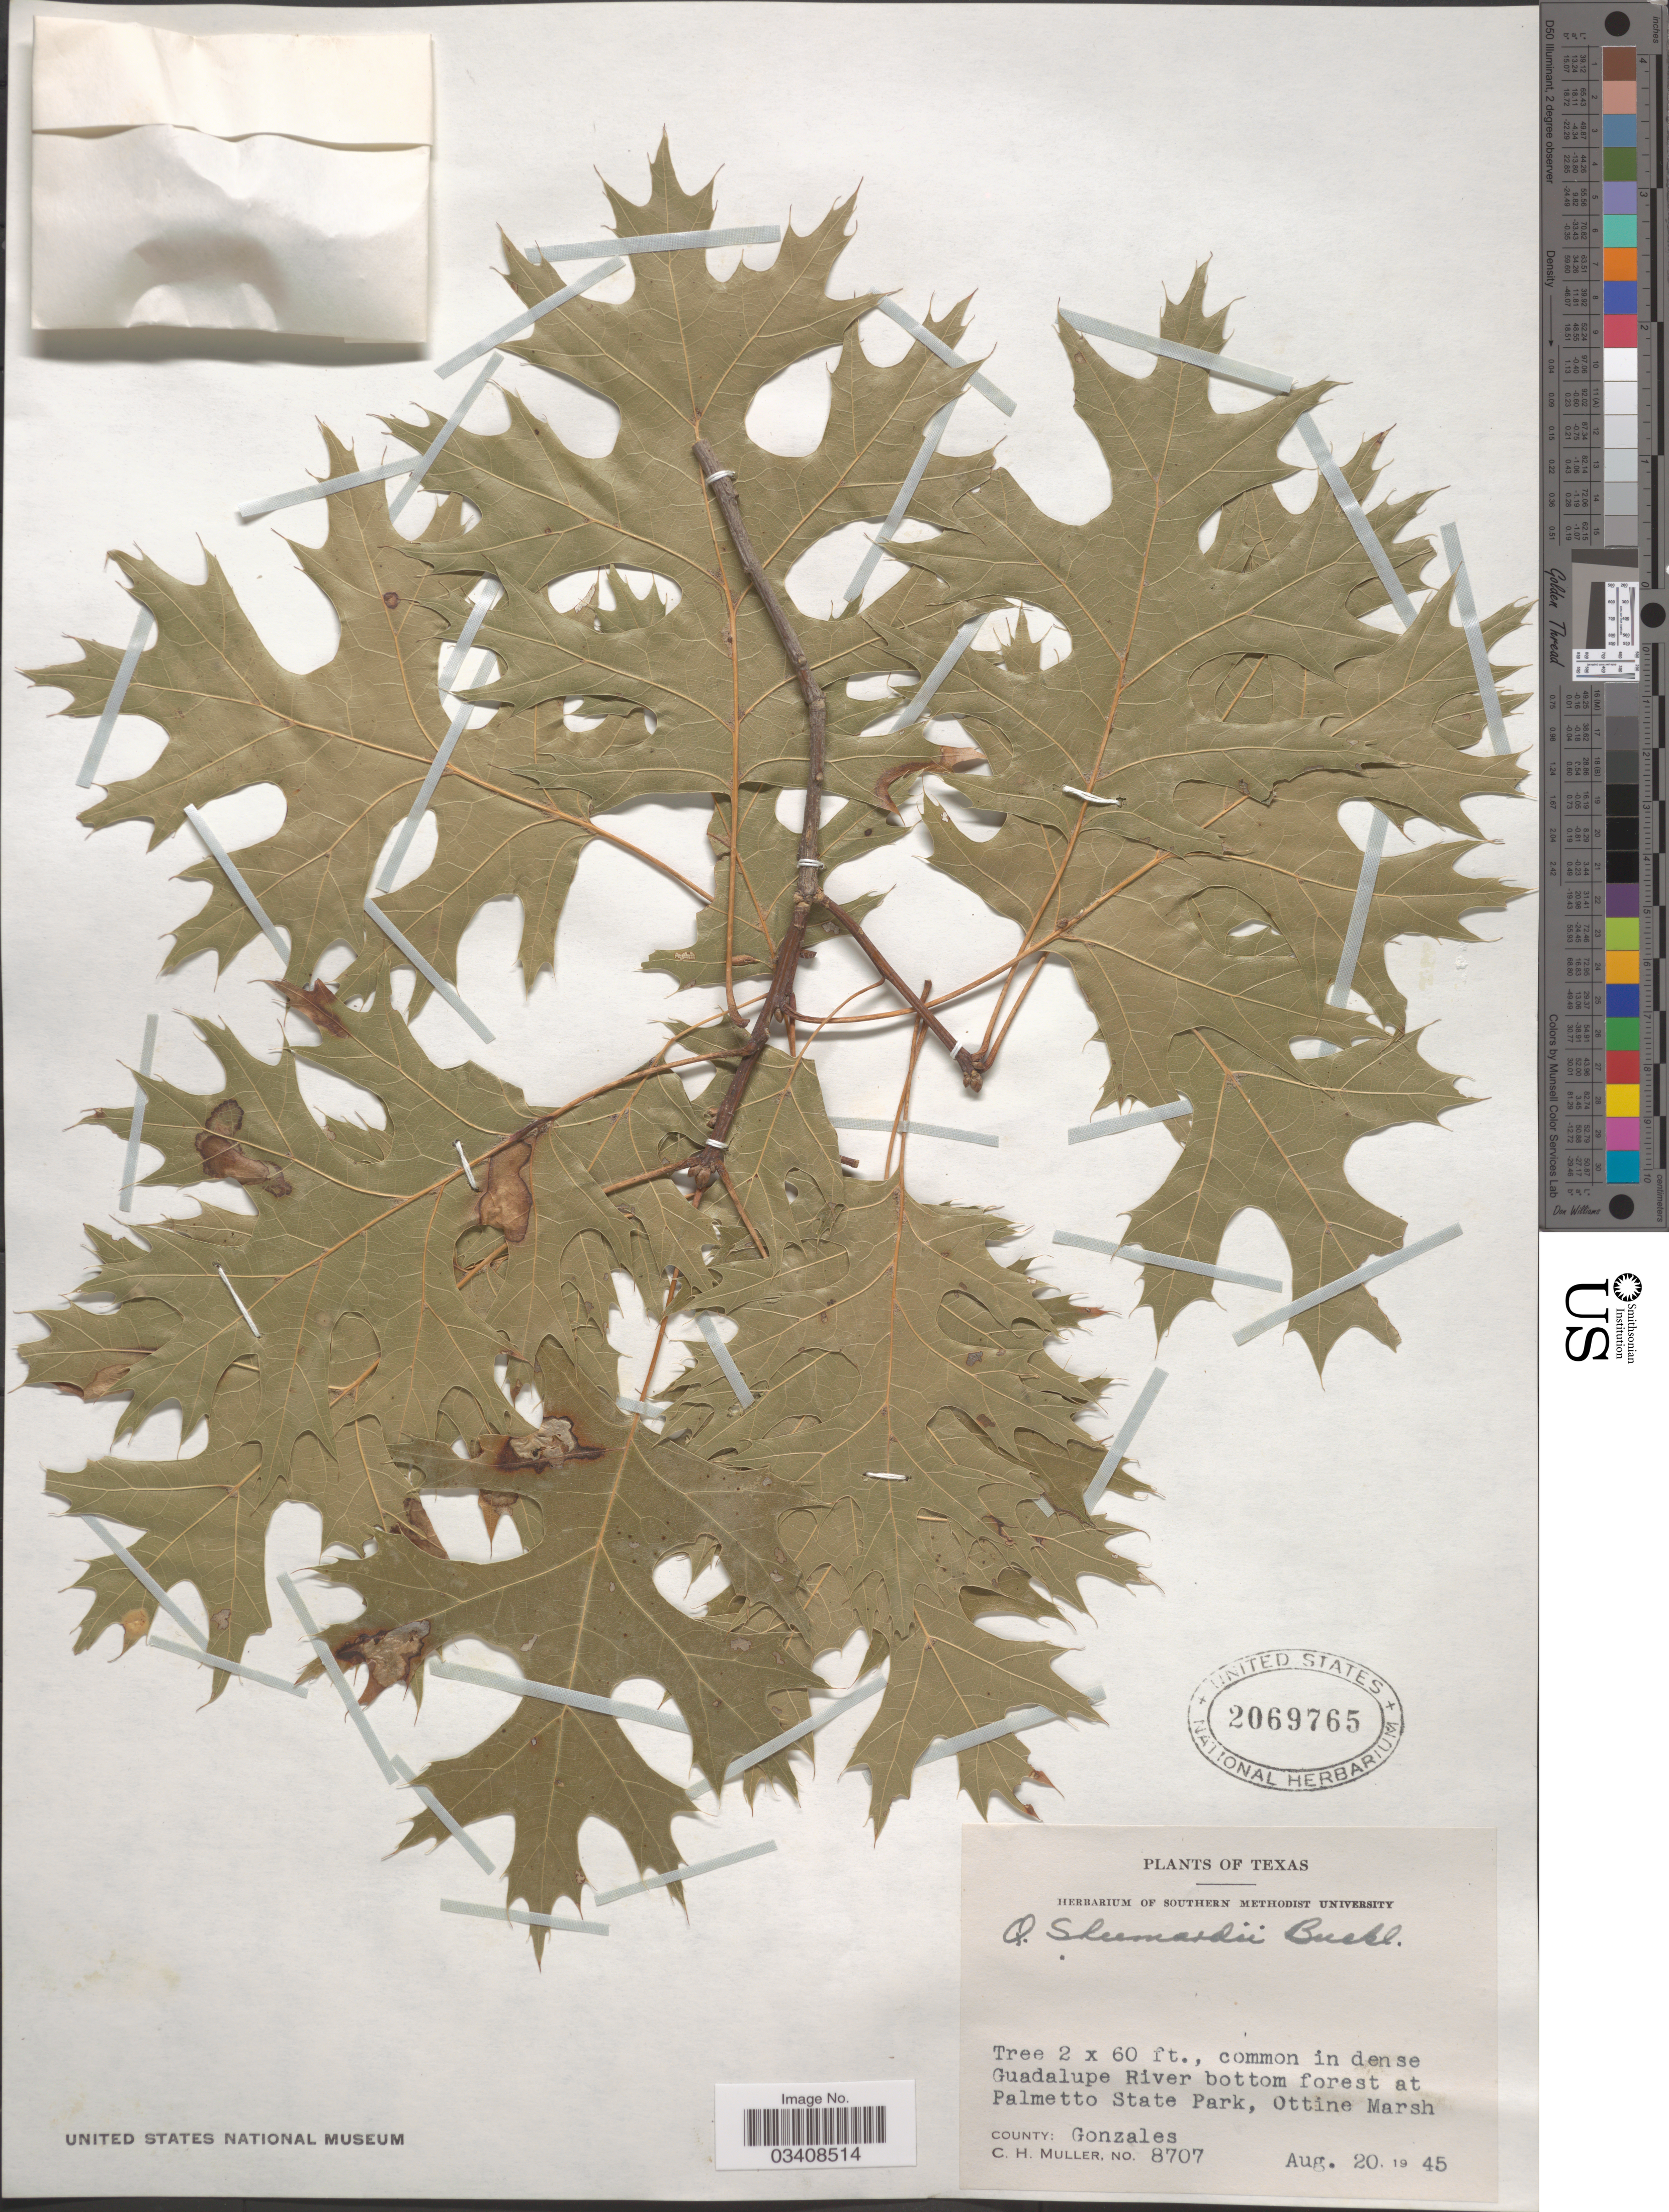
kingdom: Plantae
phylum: Tracheophyta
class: Magnoliopsida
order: Fagales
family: Fagaceae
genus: Quercus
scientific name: Quercus shumardii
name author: Buckley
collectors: C. H. Mueller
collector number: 8707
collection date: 1945-08-20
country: United States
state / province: Texas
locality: Guadalupe River bottom forest at Palmetto State Park, Ottine Marsh. County: Gonzales.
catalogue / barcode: US 2069765